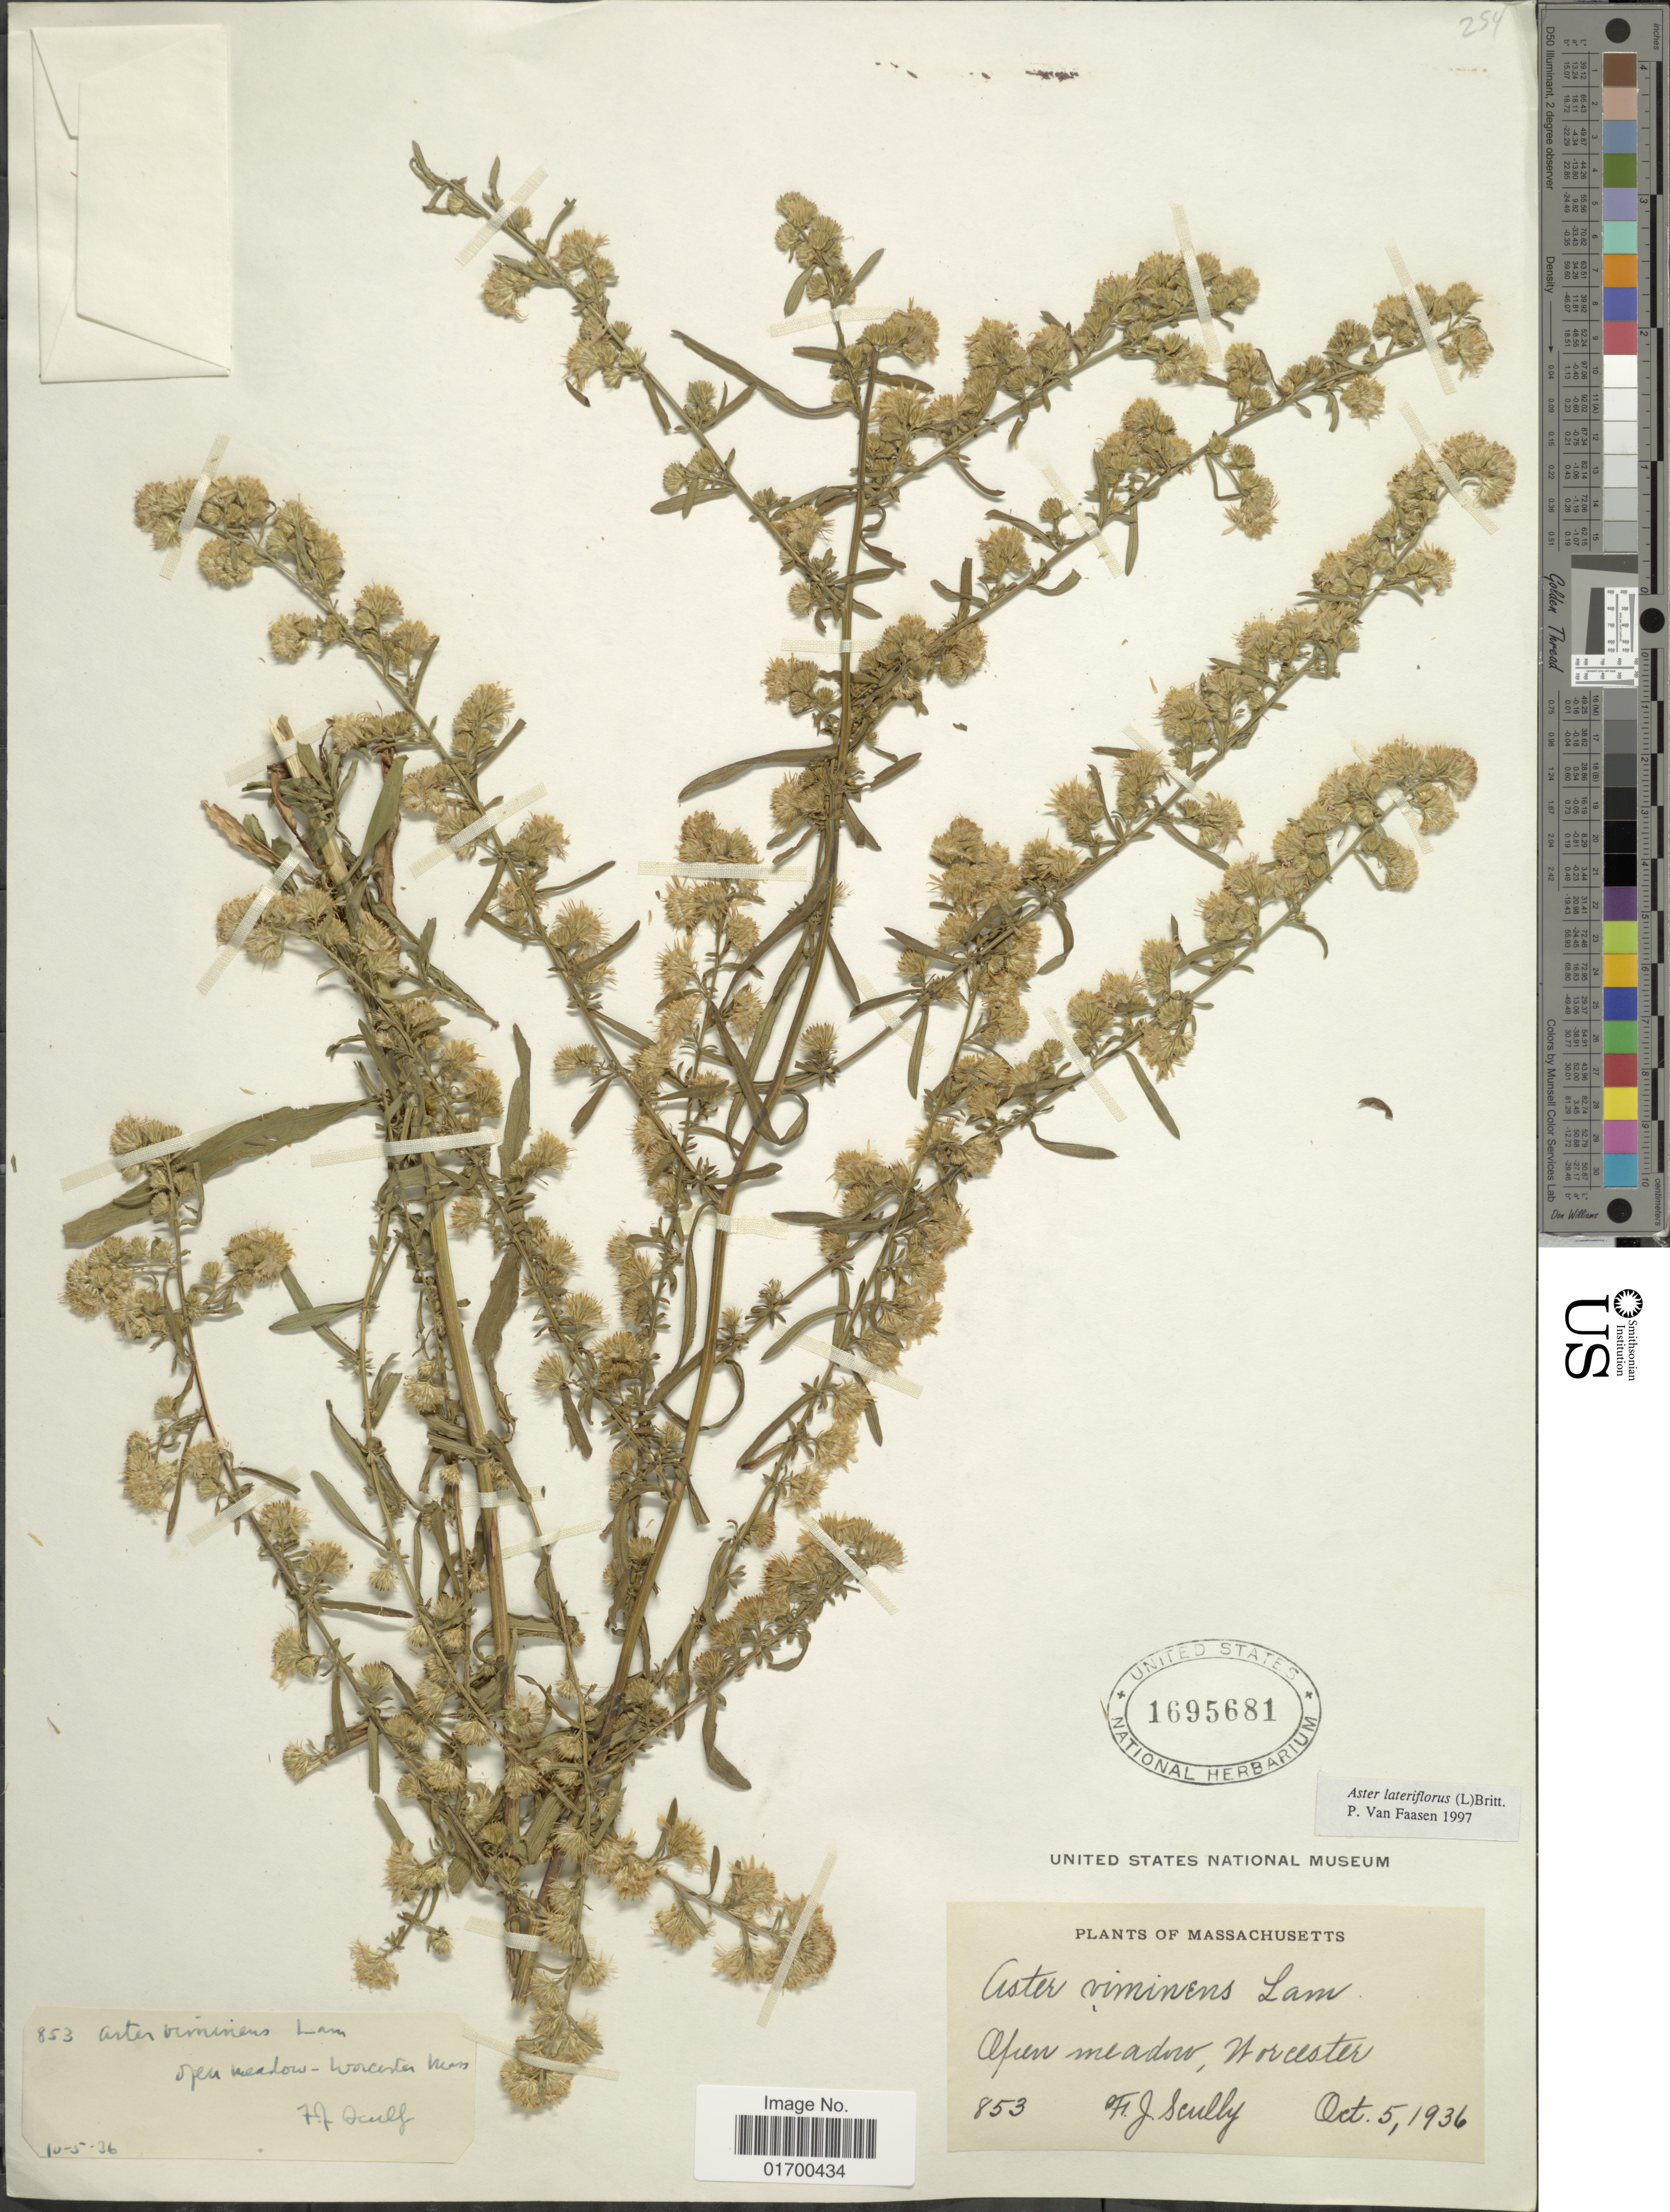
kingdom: Plantae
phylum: Tracheophyta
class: Magnoliopsida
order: Asterales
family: Asteraceae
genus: Symphyotrichum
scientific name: Symphyotrichum lateriflorum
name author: (L.) Á. Löve & D. Löve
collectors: F. Scully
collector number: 853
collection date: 1936-10-15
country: United States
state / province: Massachusetts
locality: Open Meadow, Worcester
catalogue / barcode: US 1695681